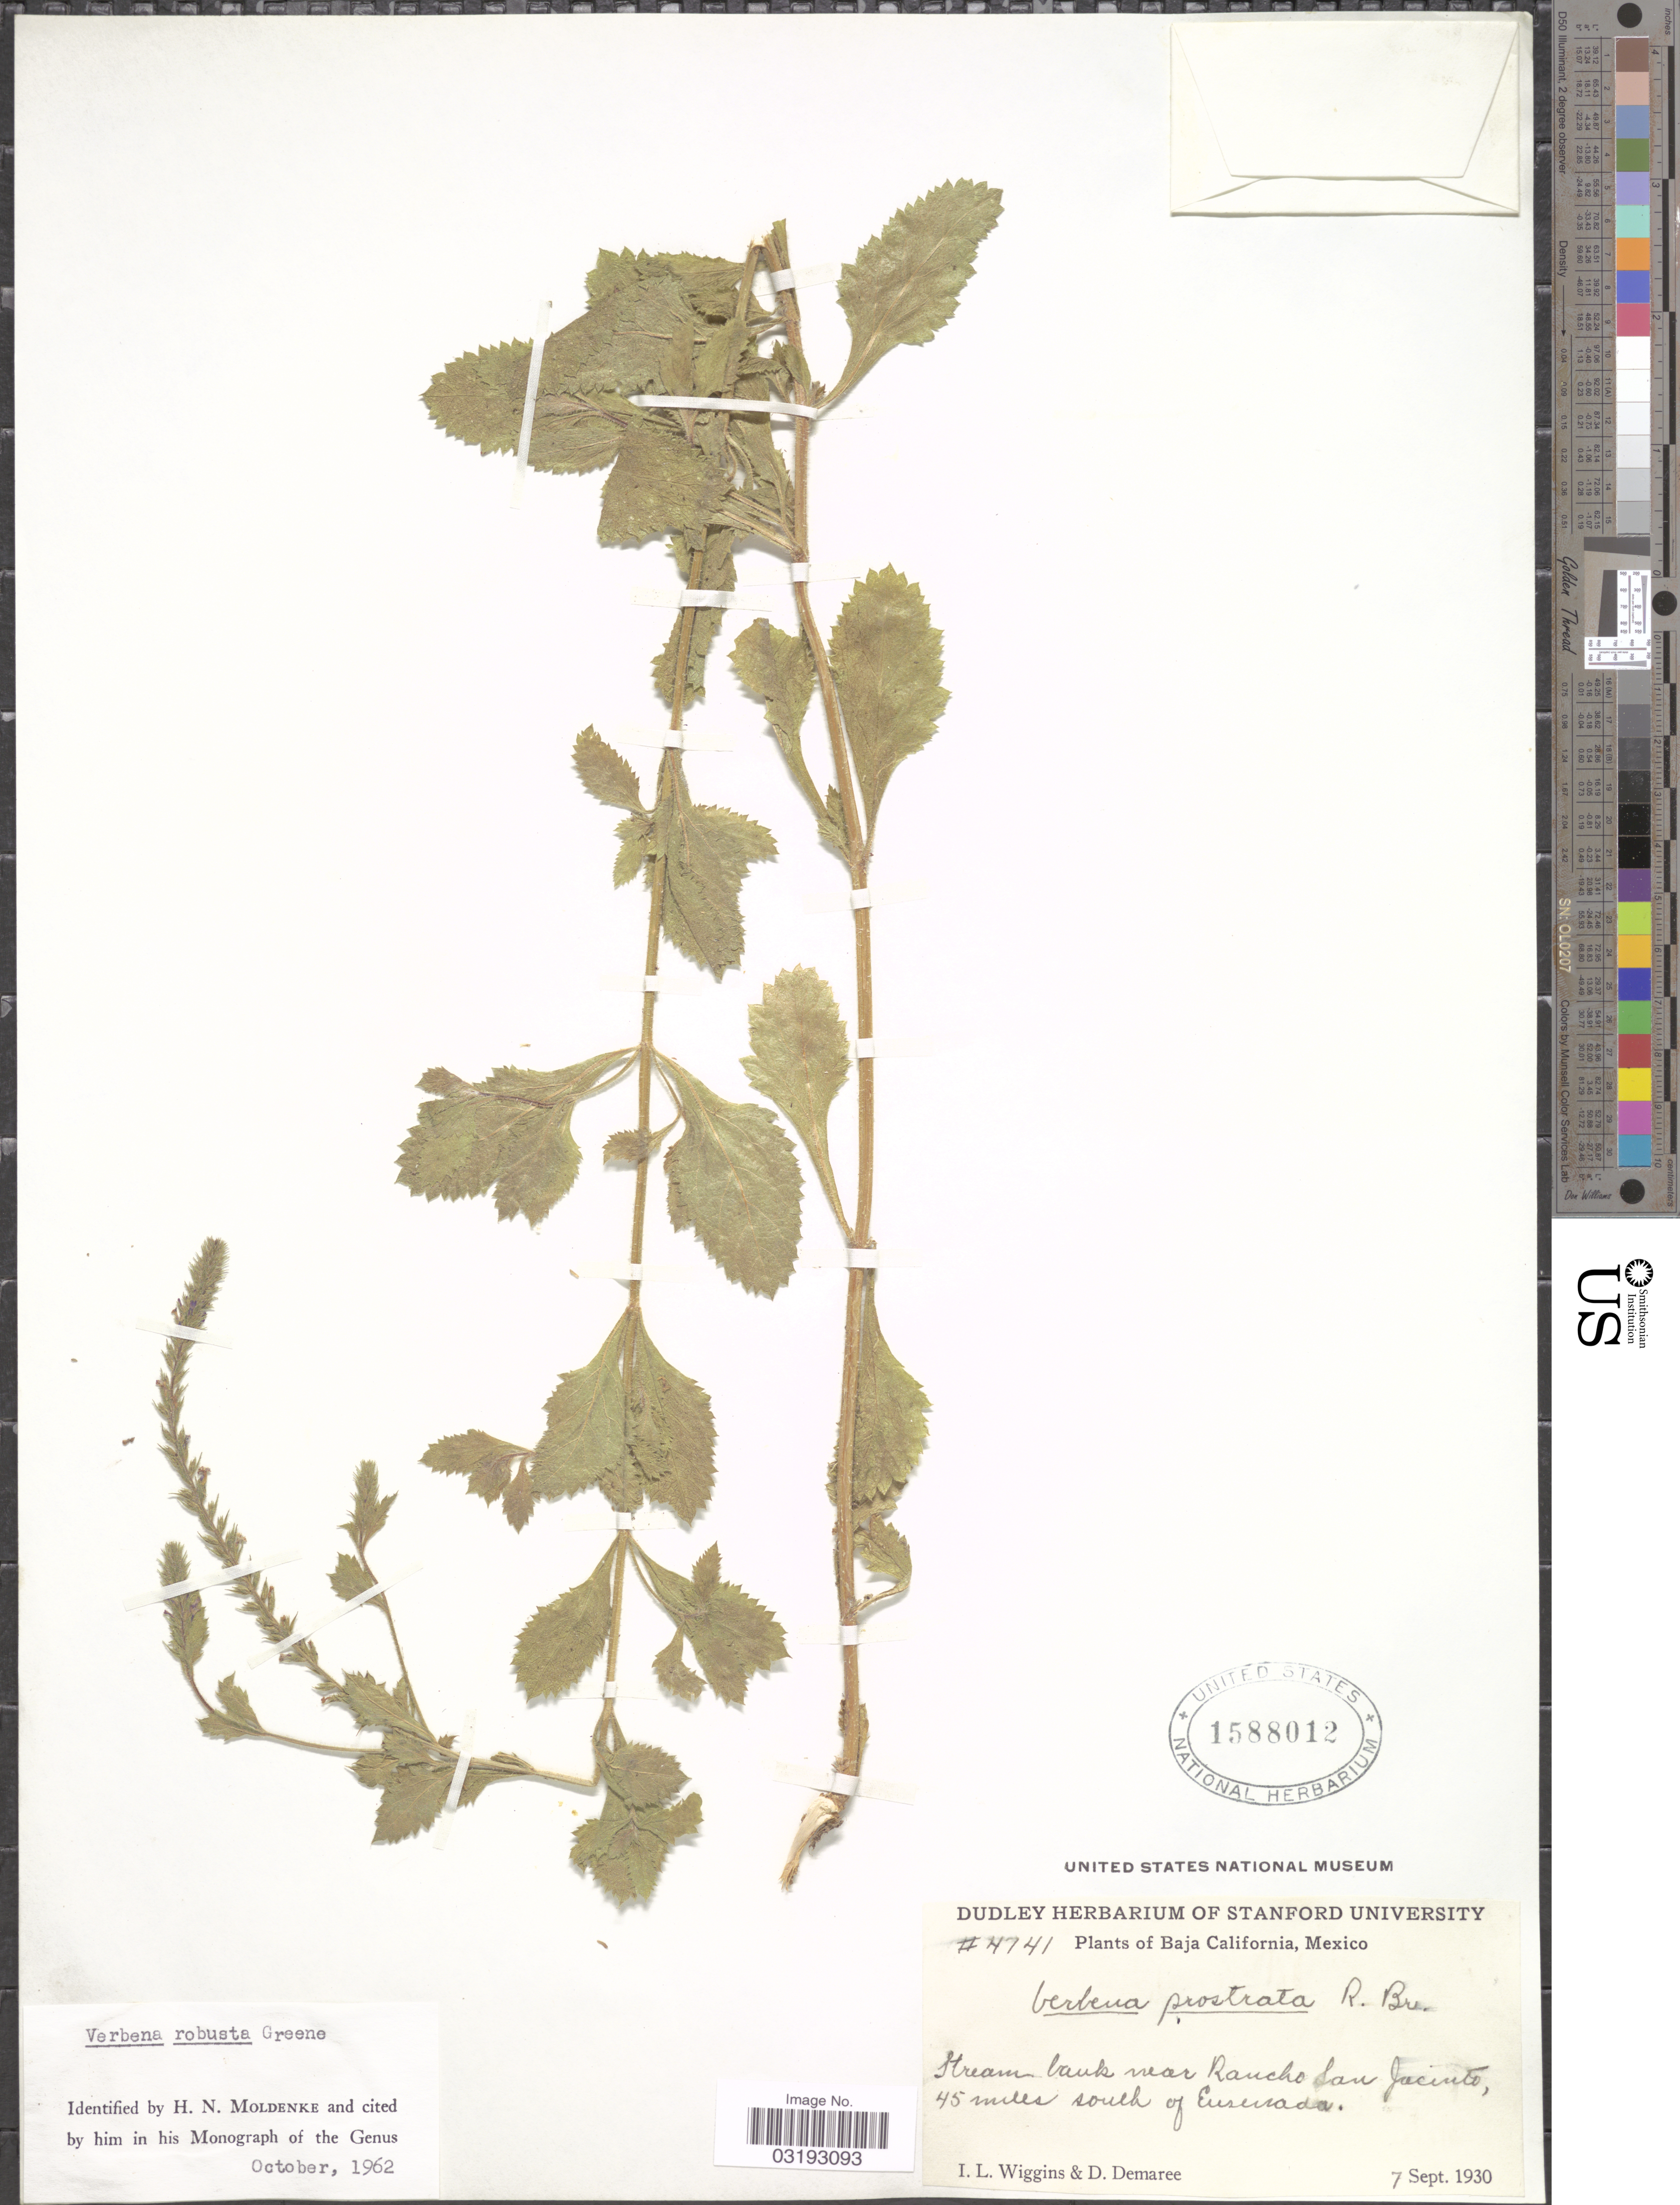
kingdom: Plantae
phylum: Tracheophyta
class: Magnoliopsida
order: Lamiales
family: Verbenaceae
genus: Verbena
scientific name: Verbena robusta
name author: Greene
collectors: I. L. Wiggins & D. Demaree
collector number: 4741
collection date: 1930-09-07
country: Mexico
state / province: Baja California Norte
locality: Stream bank near Rancho San Jacinto, 45 miles south of Ensenada.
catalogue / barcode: US 1588012